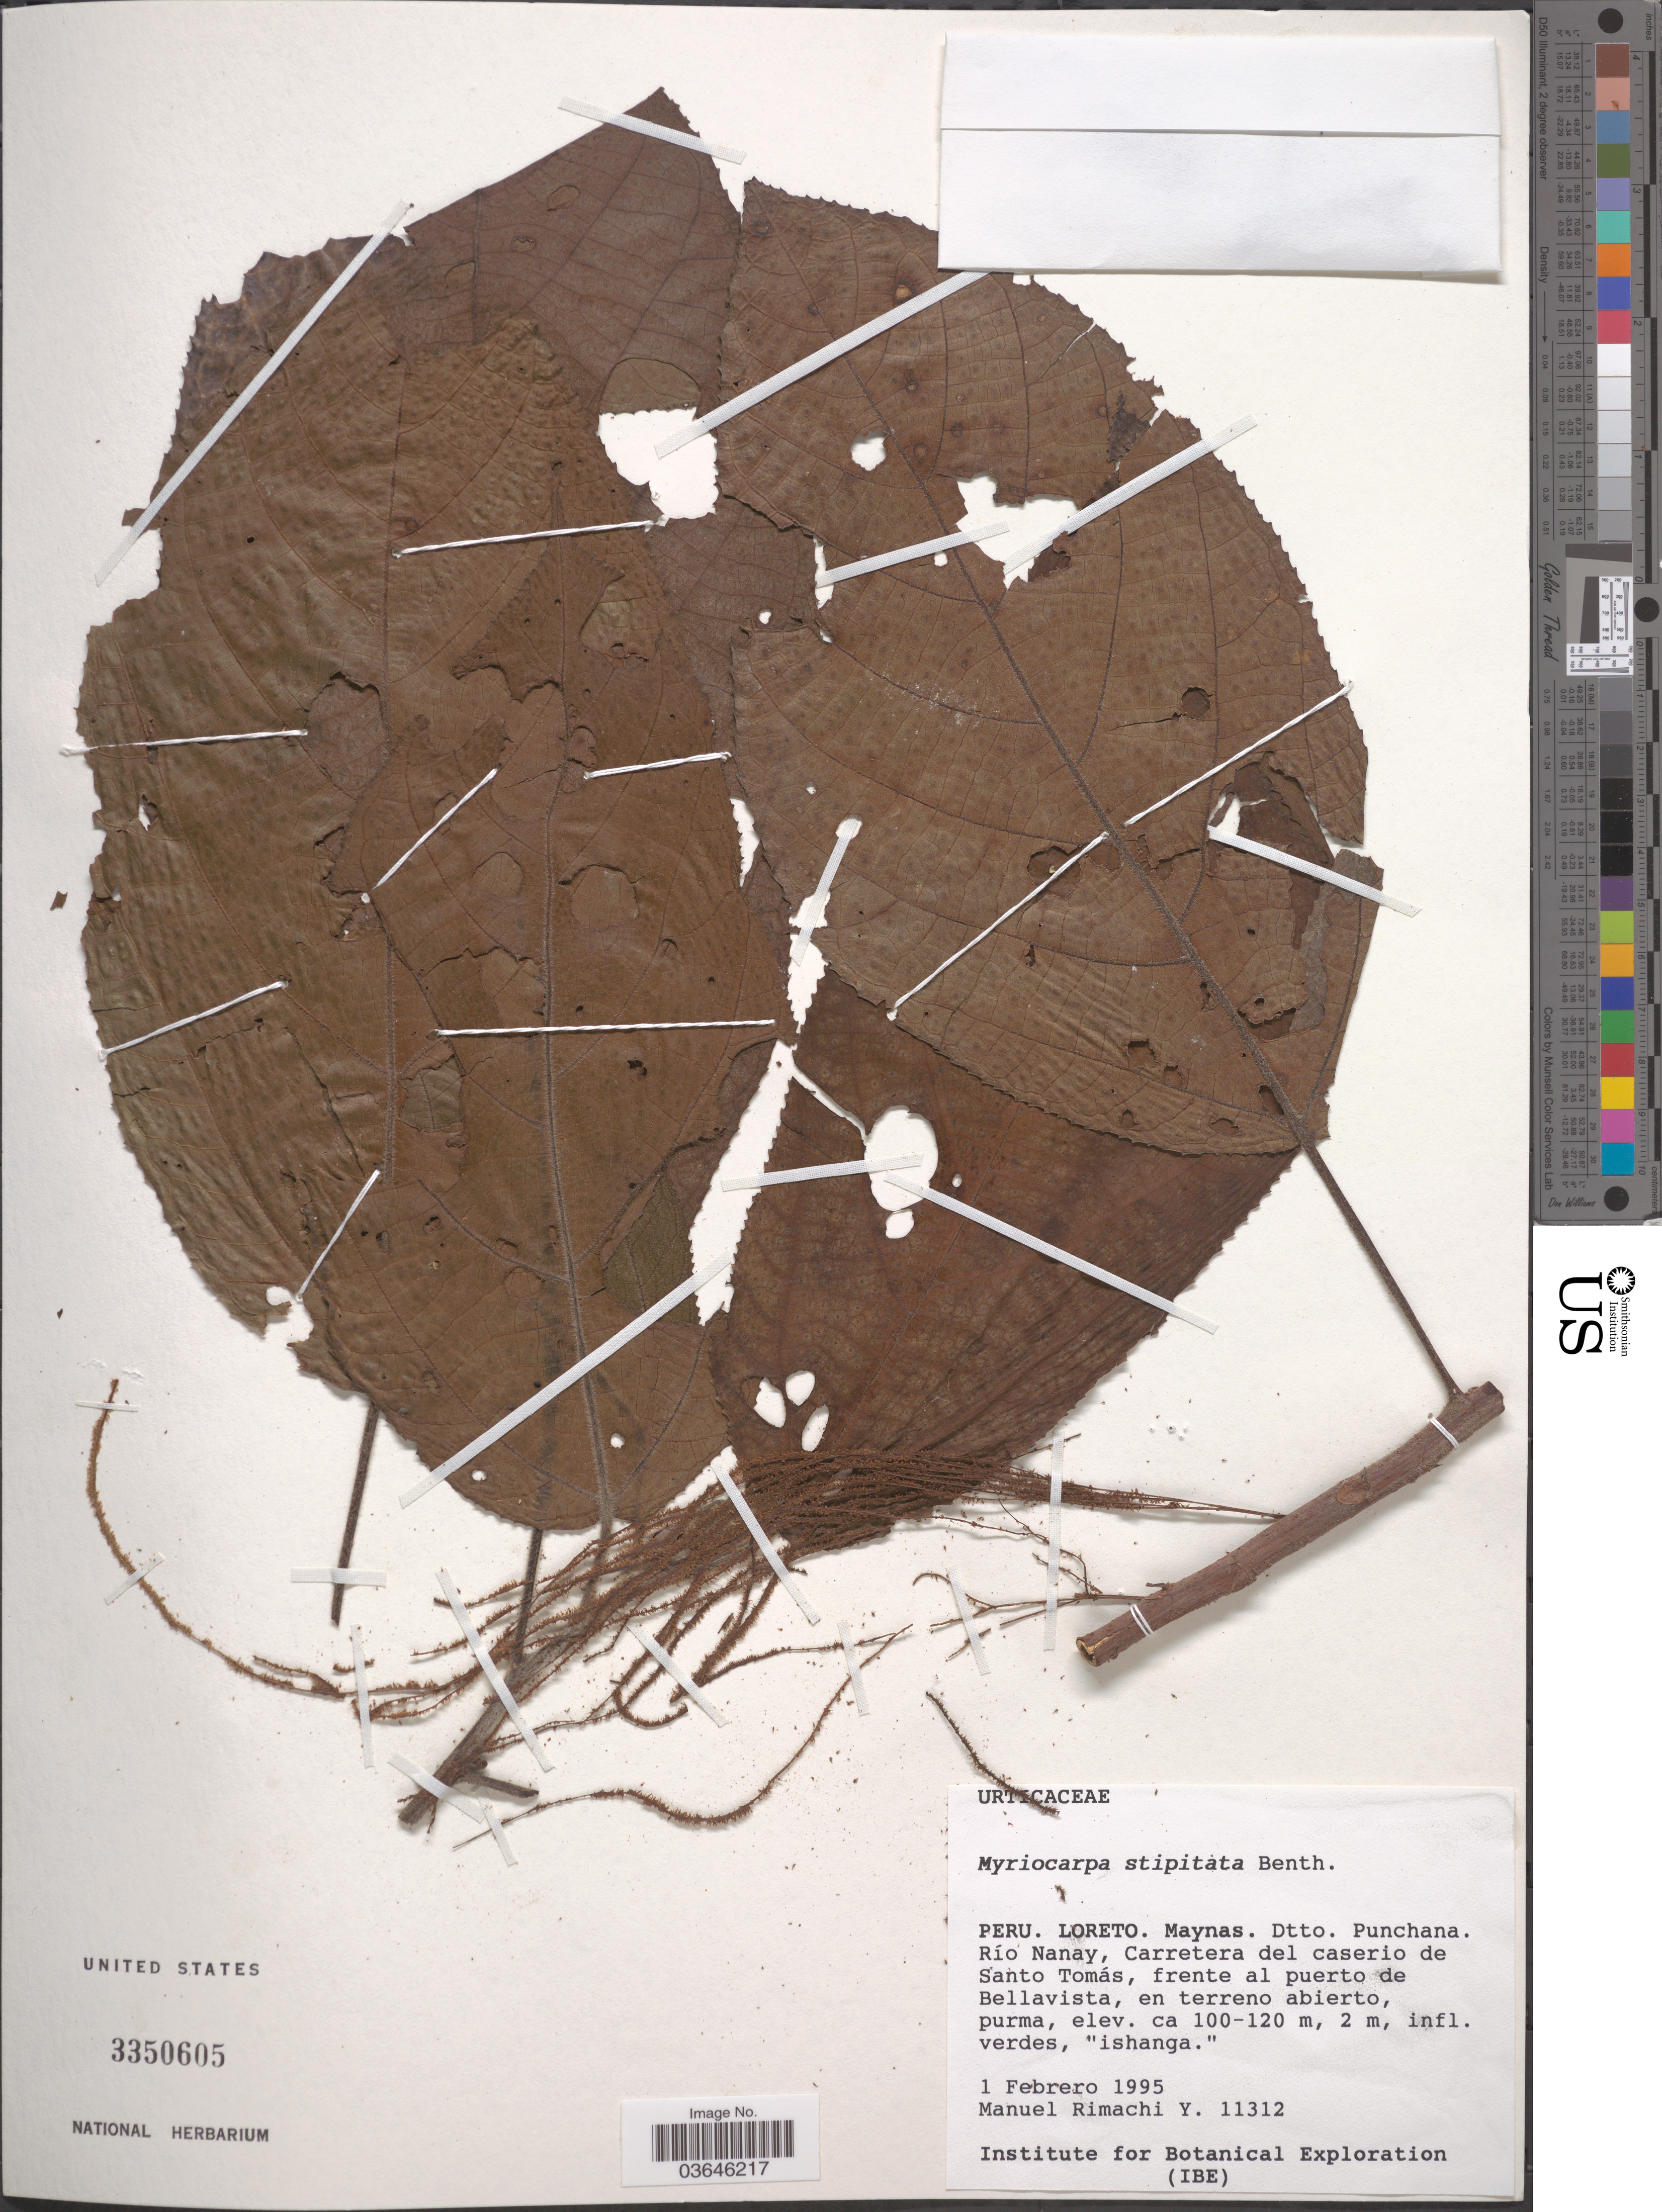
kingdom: Plantae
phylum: Tracheophyta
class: Magnoliopsida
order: Rosales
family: Urticaceae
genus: Myriocarpa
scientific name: Myriocarpa stipitata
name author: Benth.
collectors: M. Rimachi Y.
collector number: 11312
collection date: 1995-02-01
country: Peru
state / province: Loreto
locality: Maynas. Dtto. Punchana. Río Nanay, carretera del caserio de Santo Tomás, frente al puerto de Bellavista.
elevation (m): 100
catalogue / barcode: US 3350605